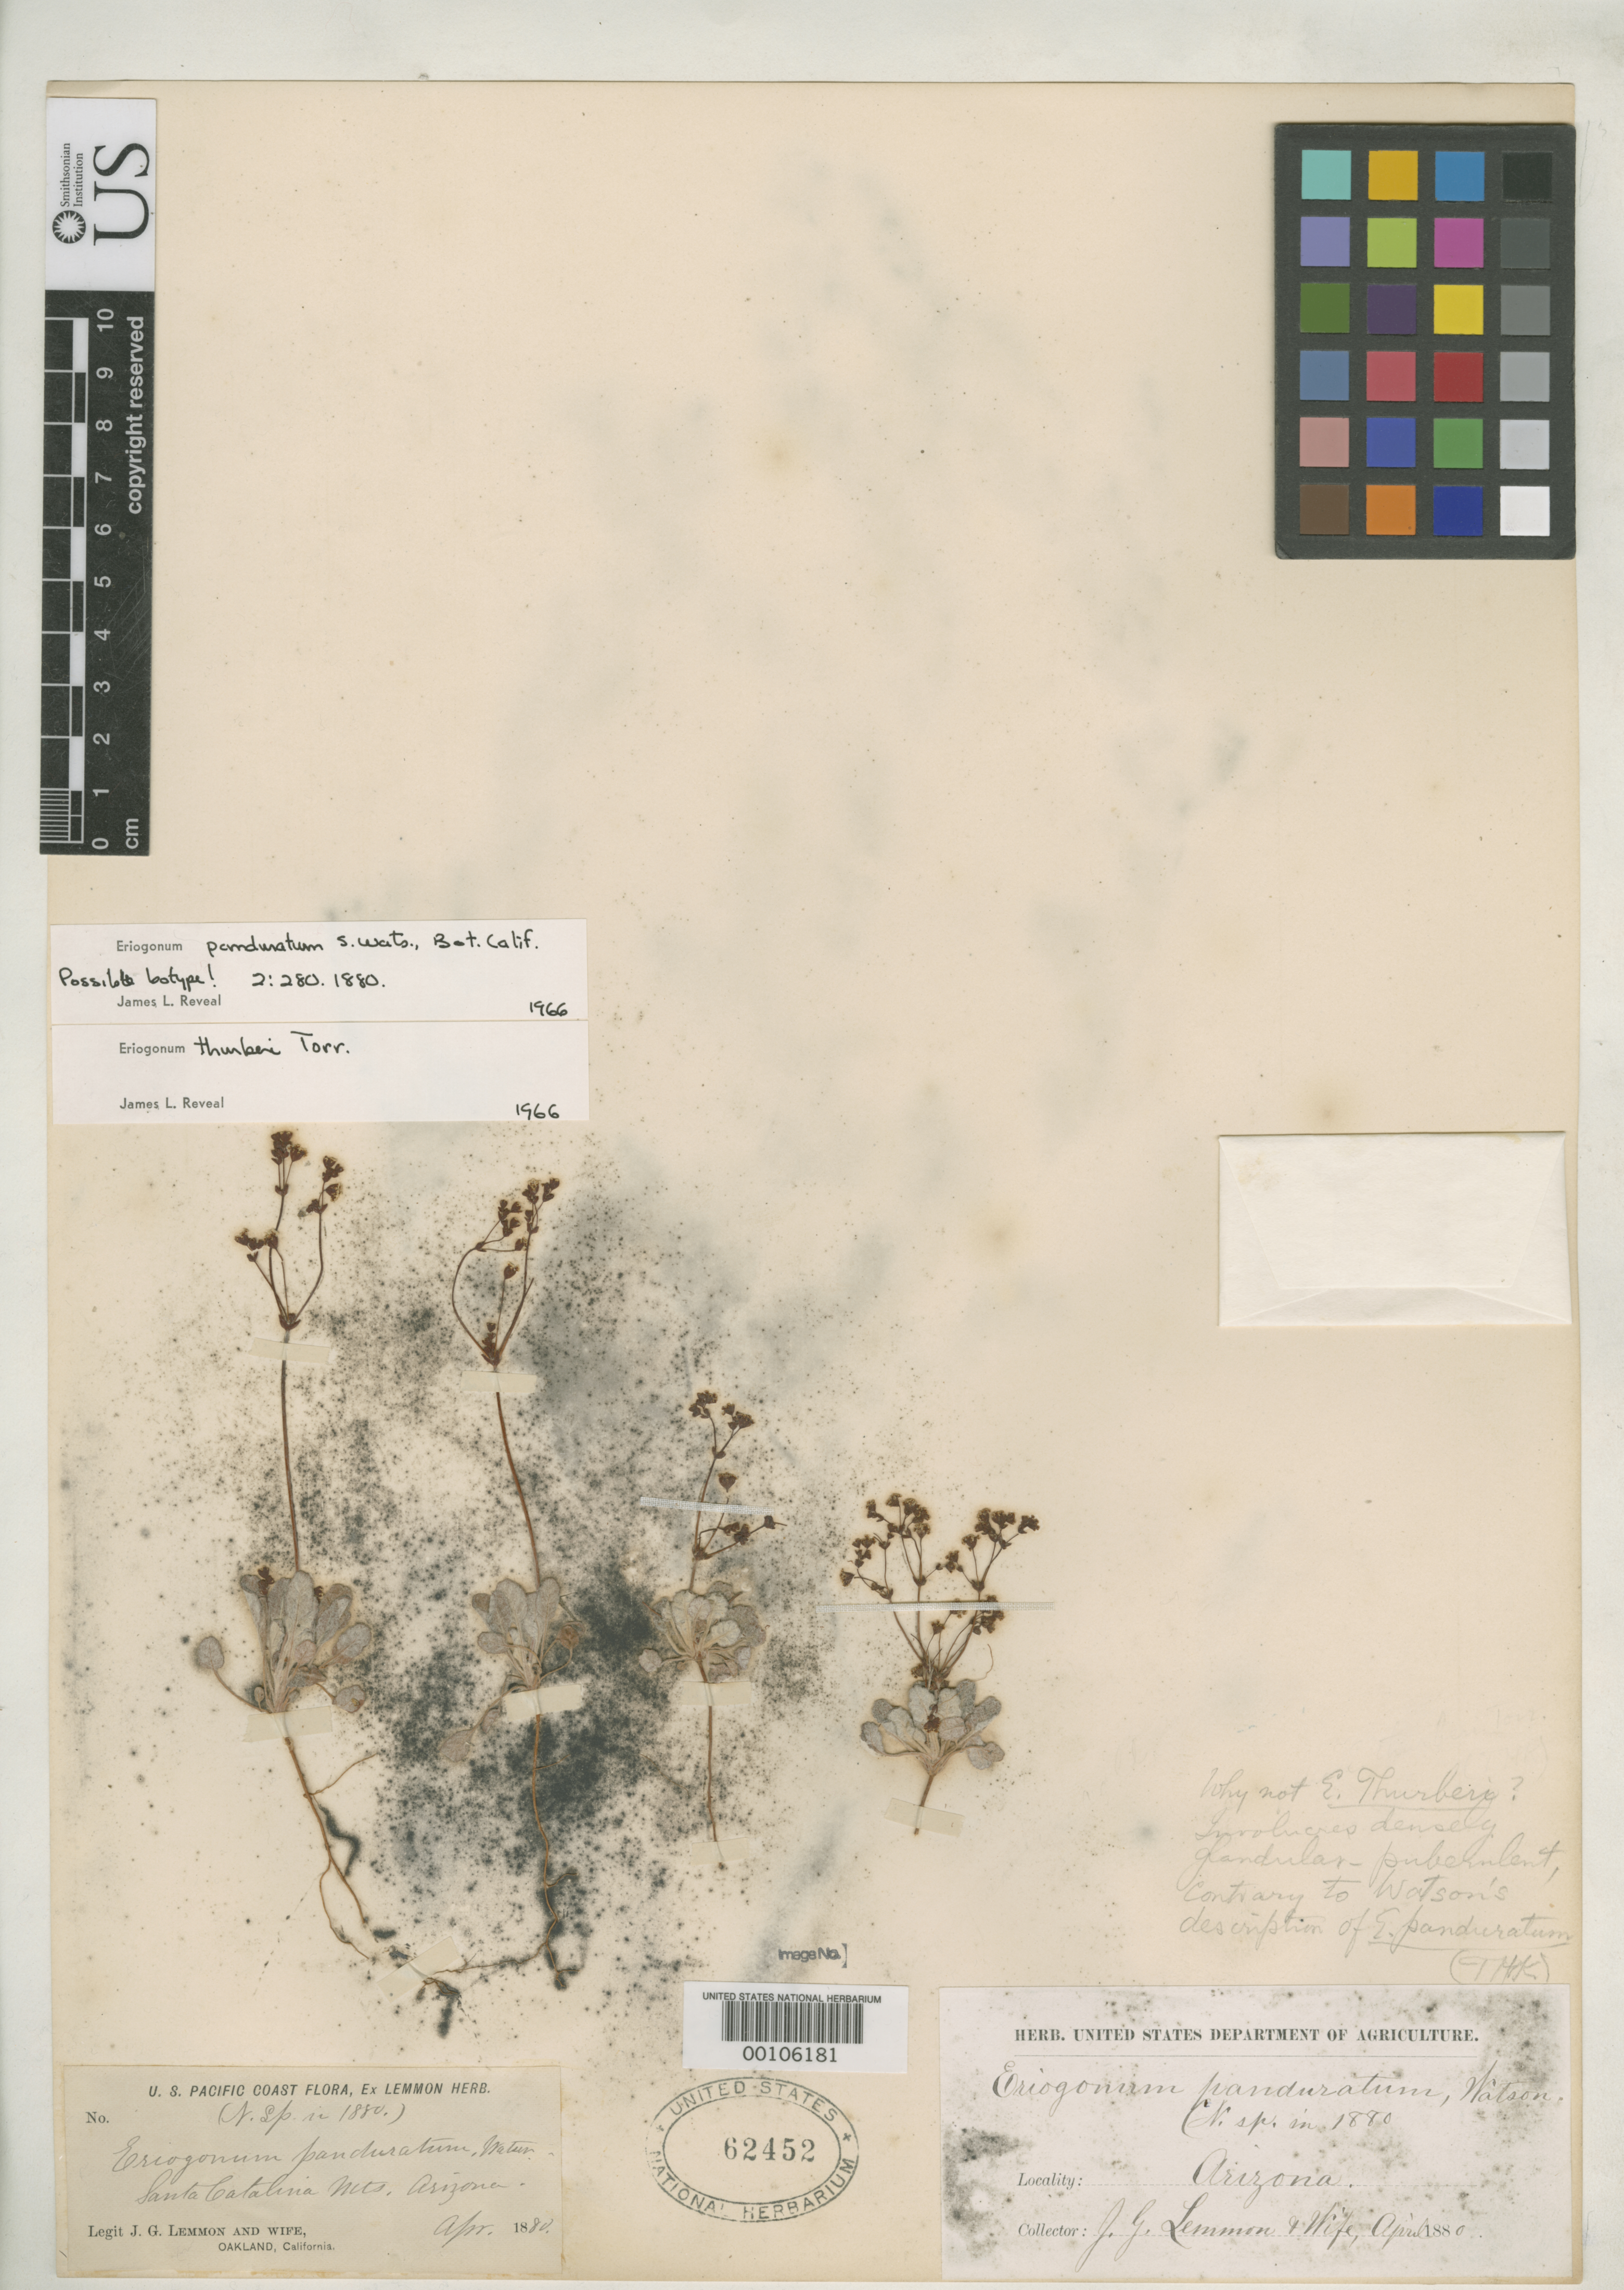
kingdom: Plantae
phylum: Tracheophyta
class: Magnoliopsida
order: Caryophyllales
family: Polygonaceae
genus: Eriogonum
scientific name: Eriogonum panduratum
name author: S. Watson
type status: Lectotype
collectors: J. G. Lemmon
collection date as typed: Apr 1880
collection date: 1880-04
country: United States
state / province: Arizona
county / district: Pima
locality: Santa Catalina.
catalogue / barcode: US 62452